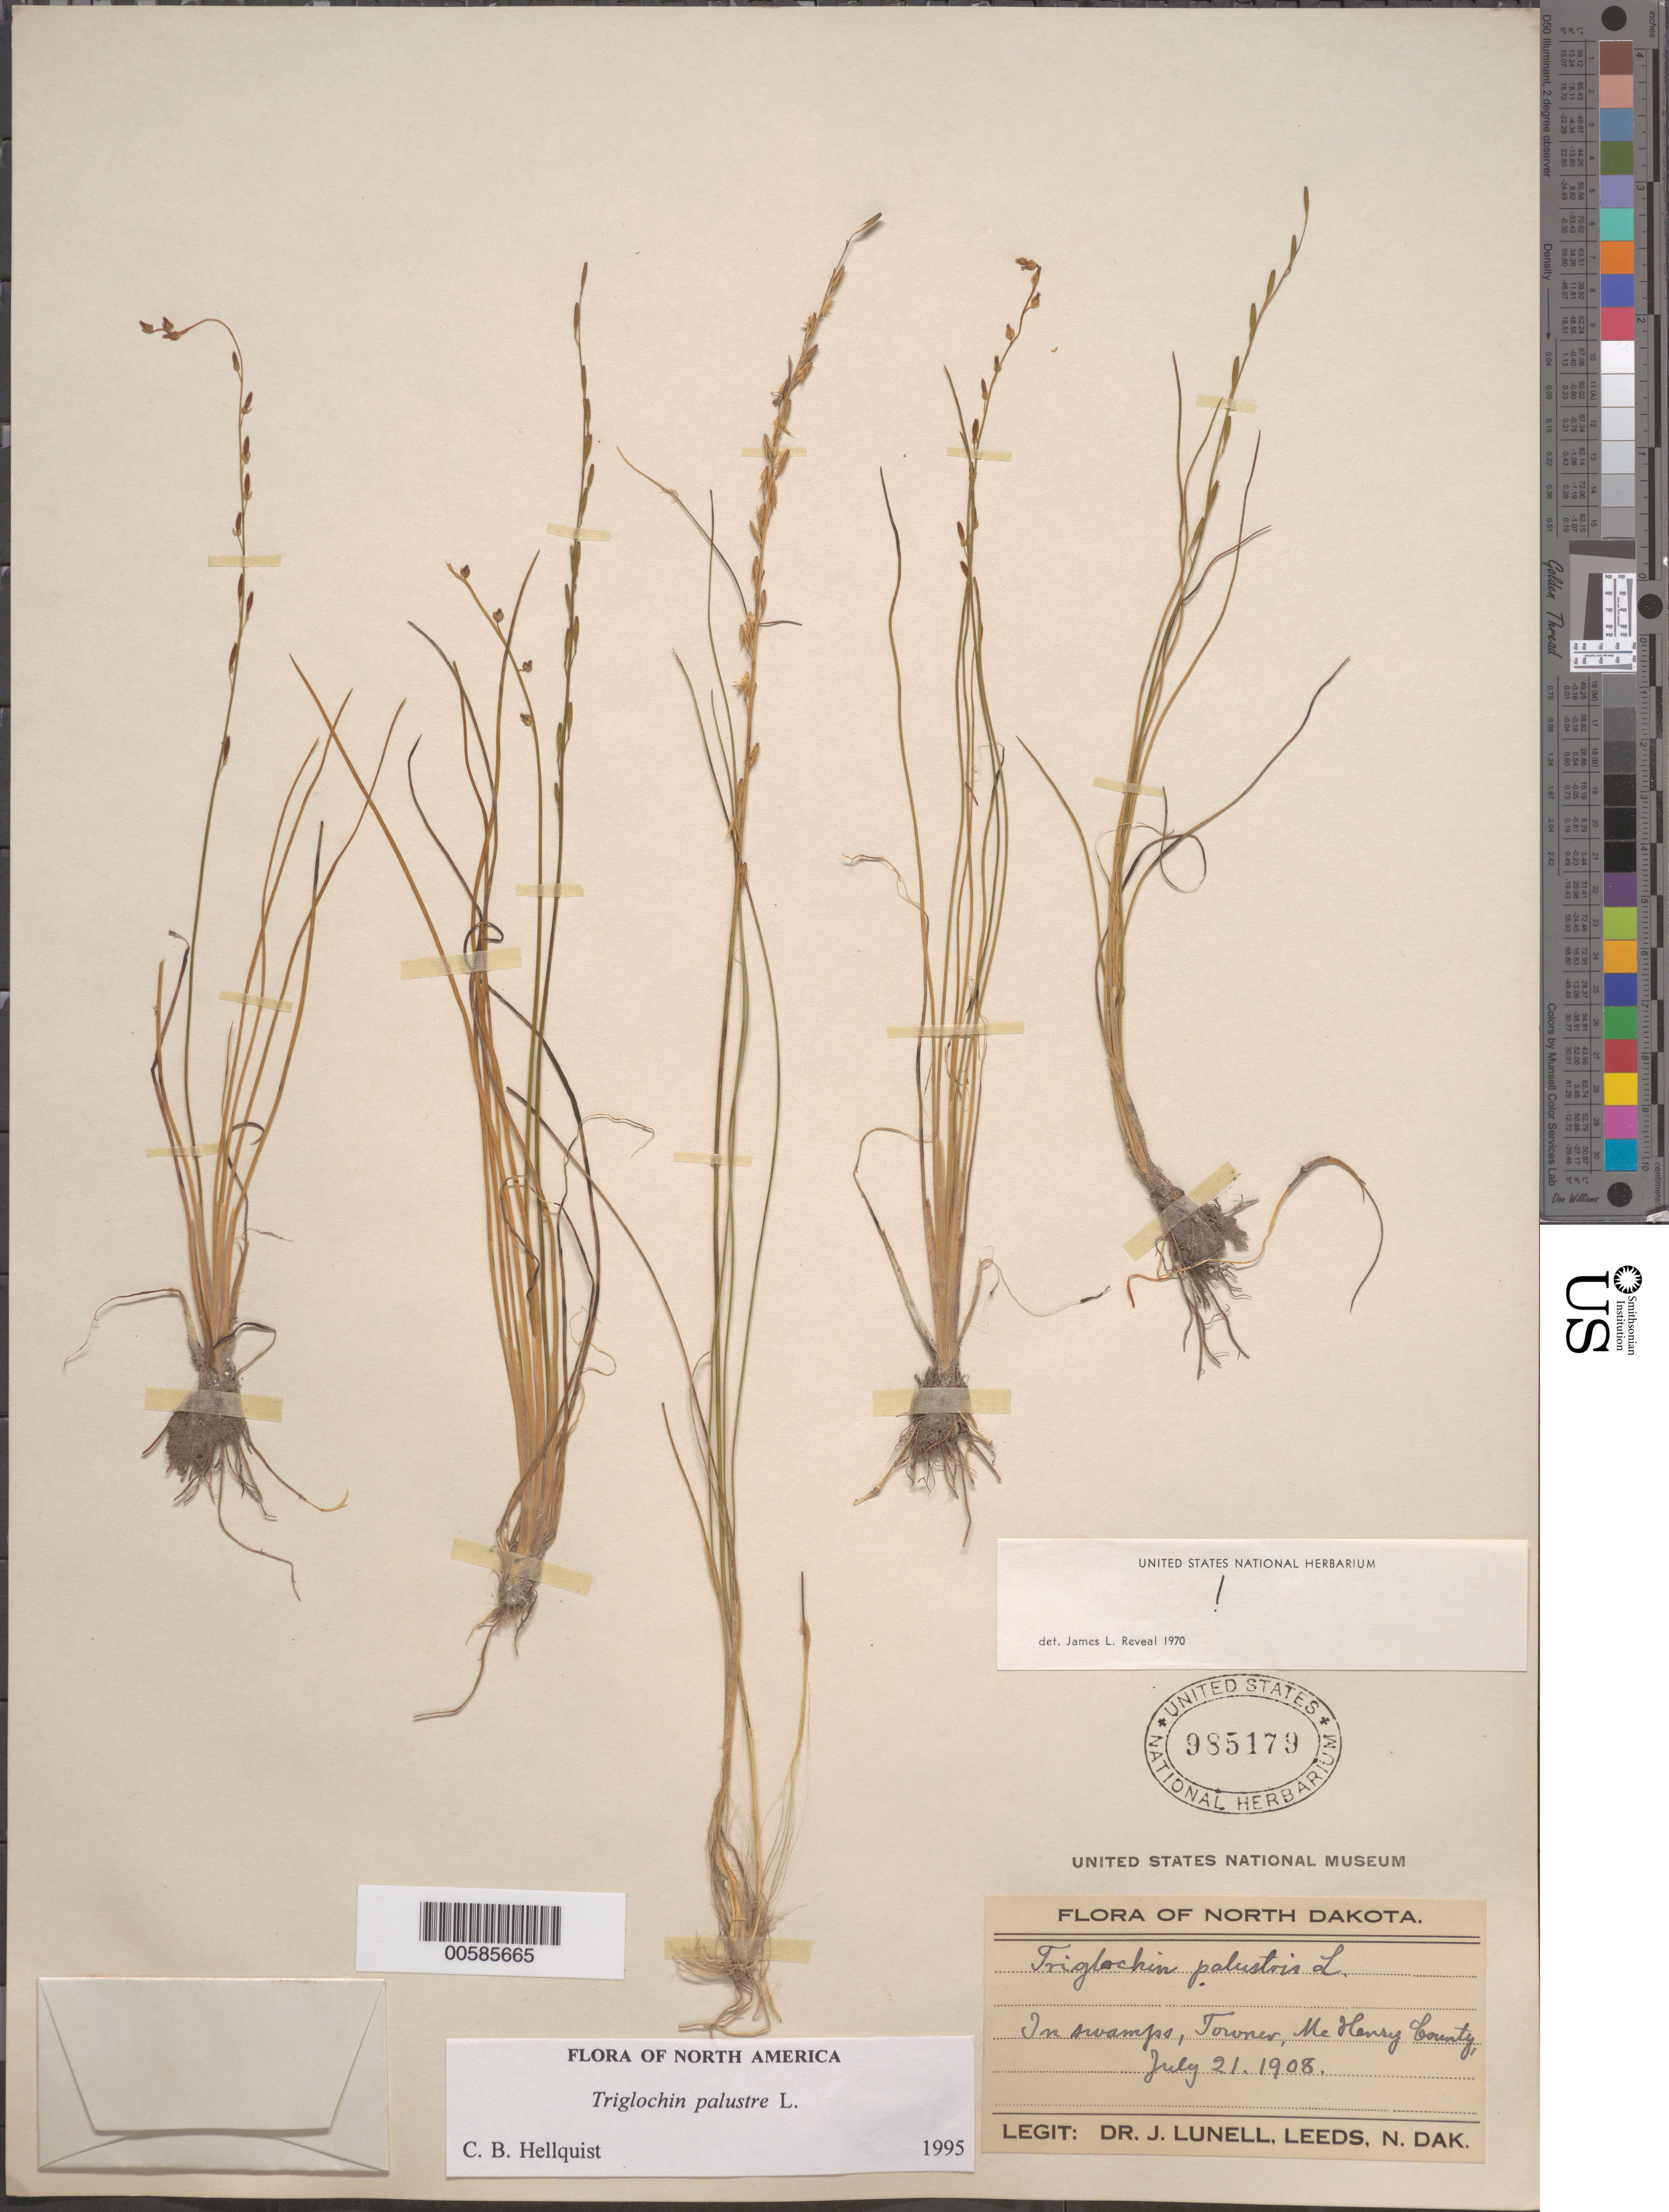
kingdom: Plantae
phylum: Tracheophyta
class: Liliopsida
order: Alismatales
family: Juncaginaceae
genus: Triglochin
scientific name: Triglochin palustris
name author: L.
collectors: J. Lunell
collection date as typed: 21 Jul 1908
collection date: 1908-07-21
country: United States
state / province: North Dakota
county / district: McHenry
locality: Towner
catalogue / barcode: US 985179